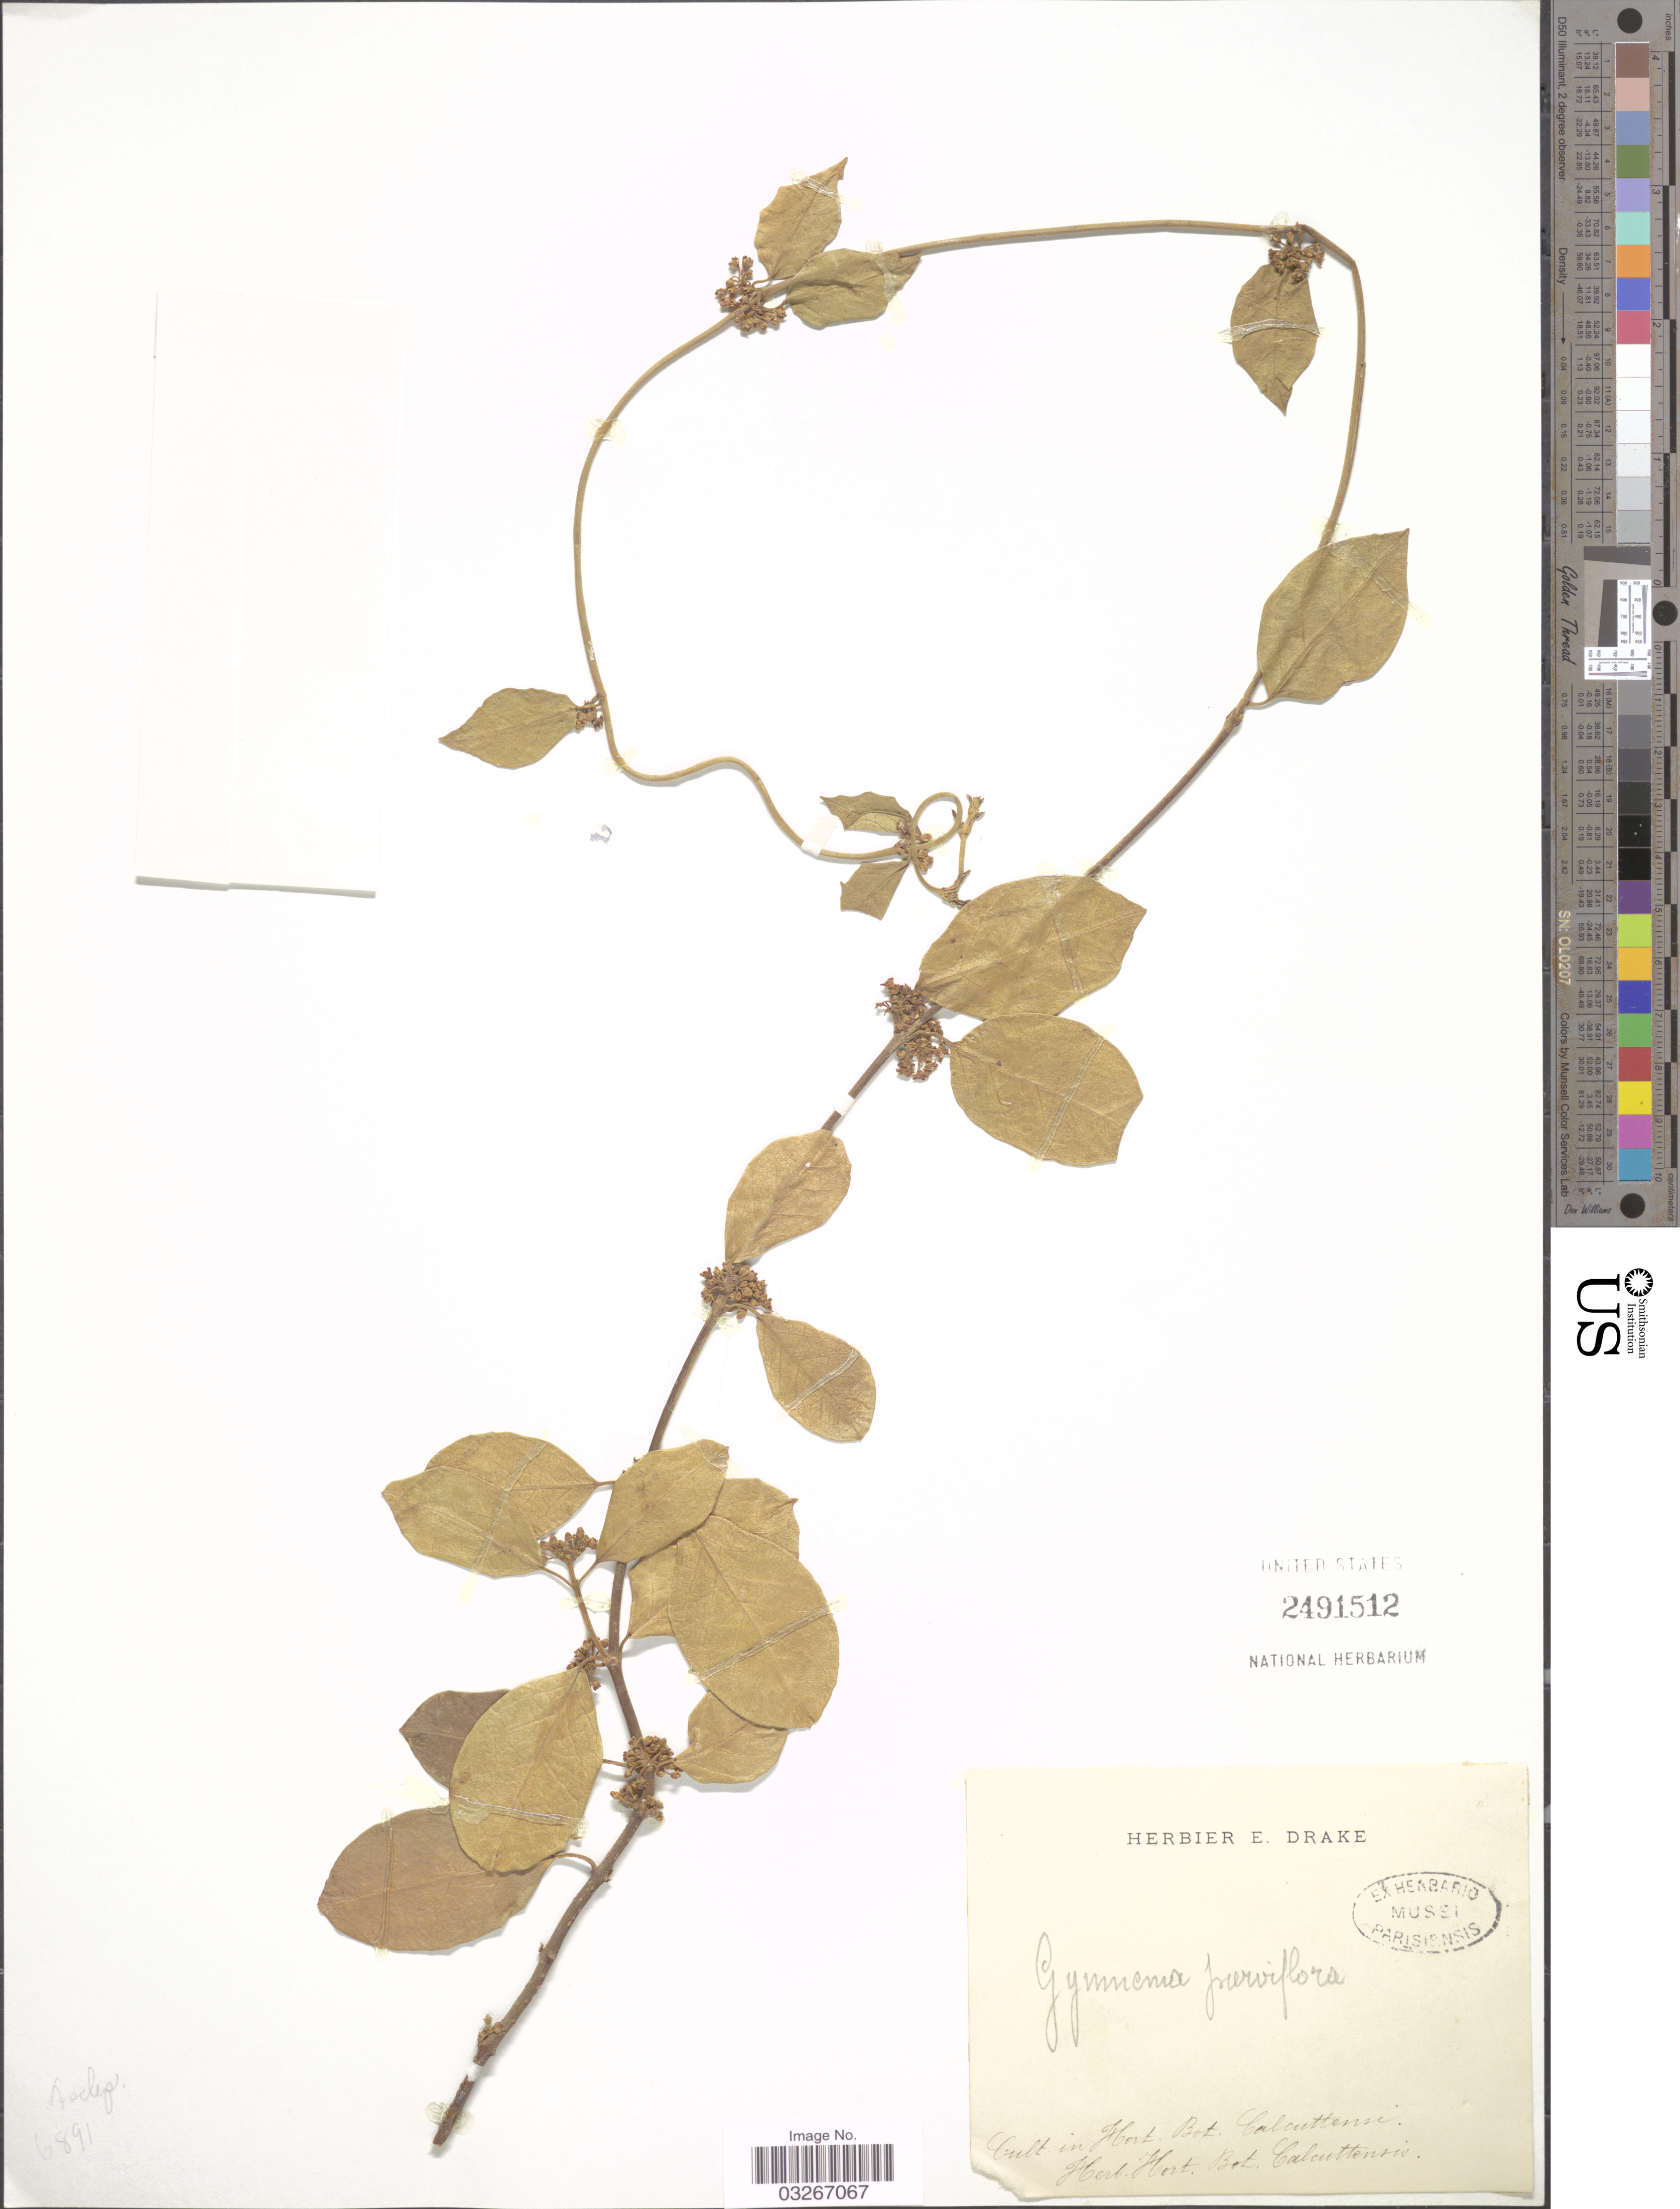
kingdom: Plantae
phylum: Tracheophyta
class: Magnoliopsida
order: Gentianales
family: Apocynaceae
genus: Gymnema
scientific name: Gymnema parviflorum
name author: Decne.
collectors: ex herb. E. Drake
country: India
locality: Hort. Bot. Calcuttensi. Herb. Hort. Bot. Calcuttensi.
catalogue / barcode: US 2491512